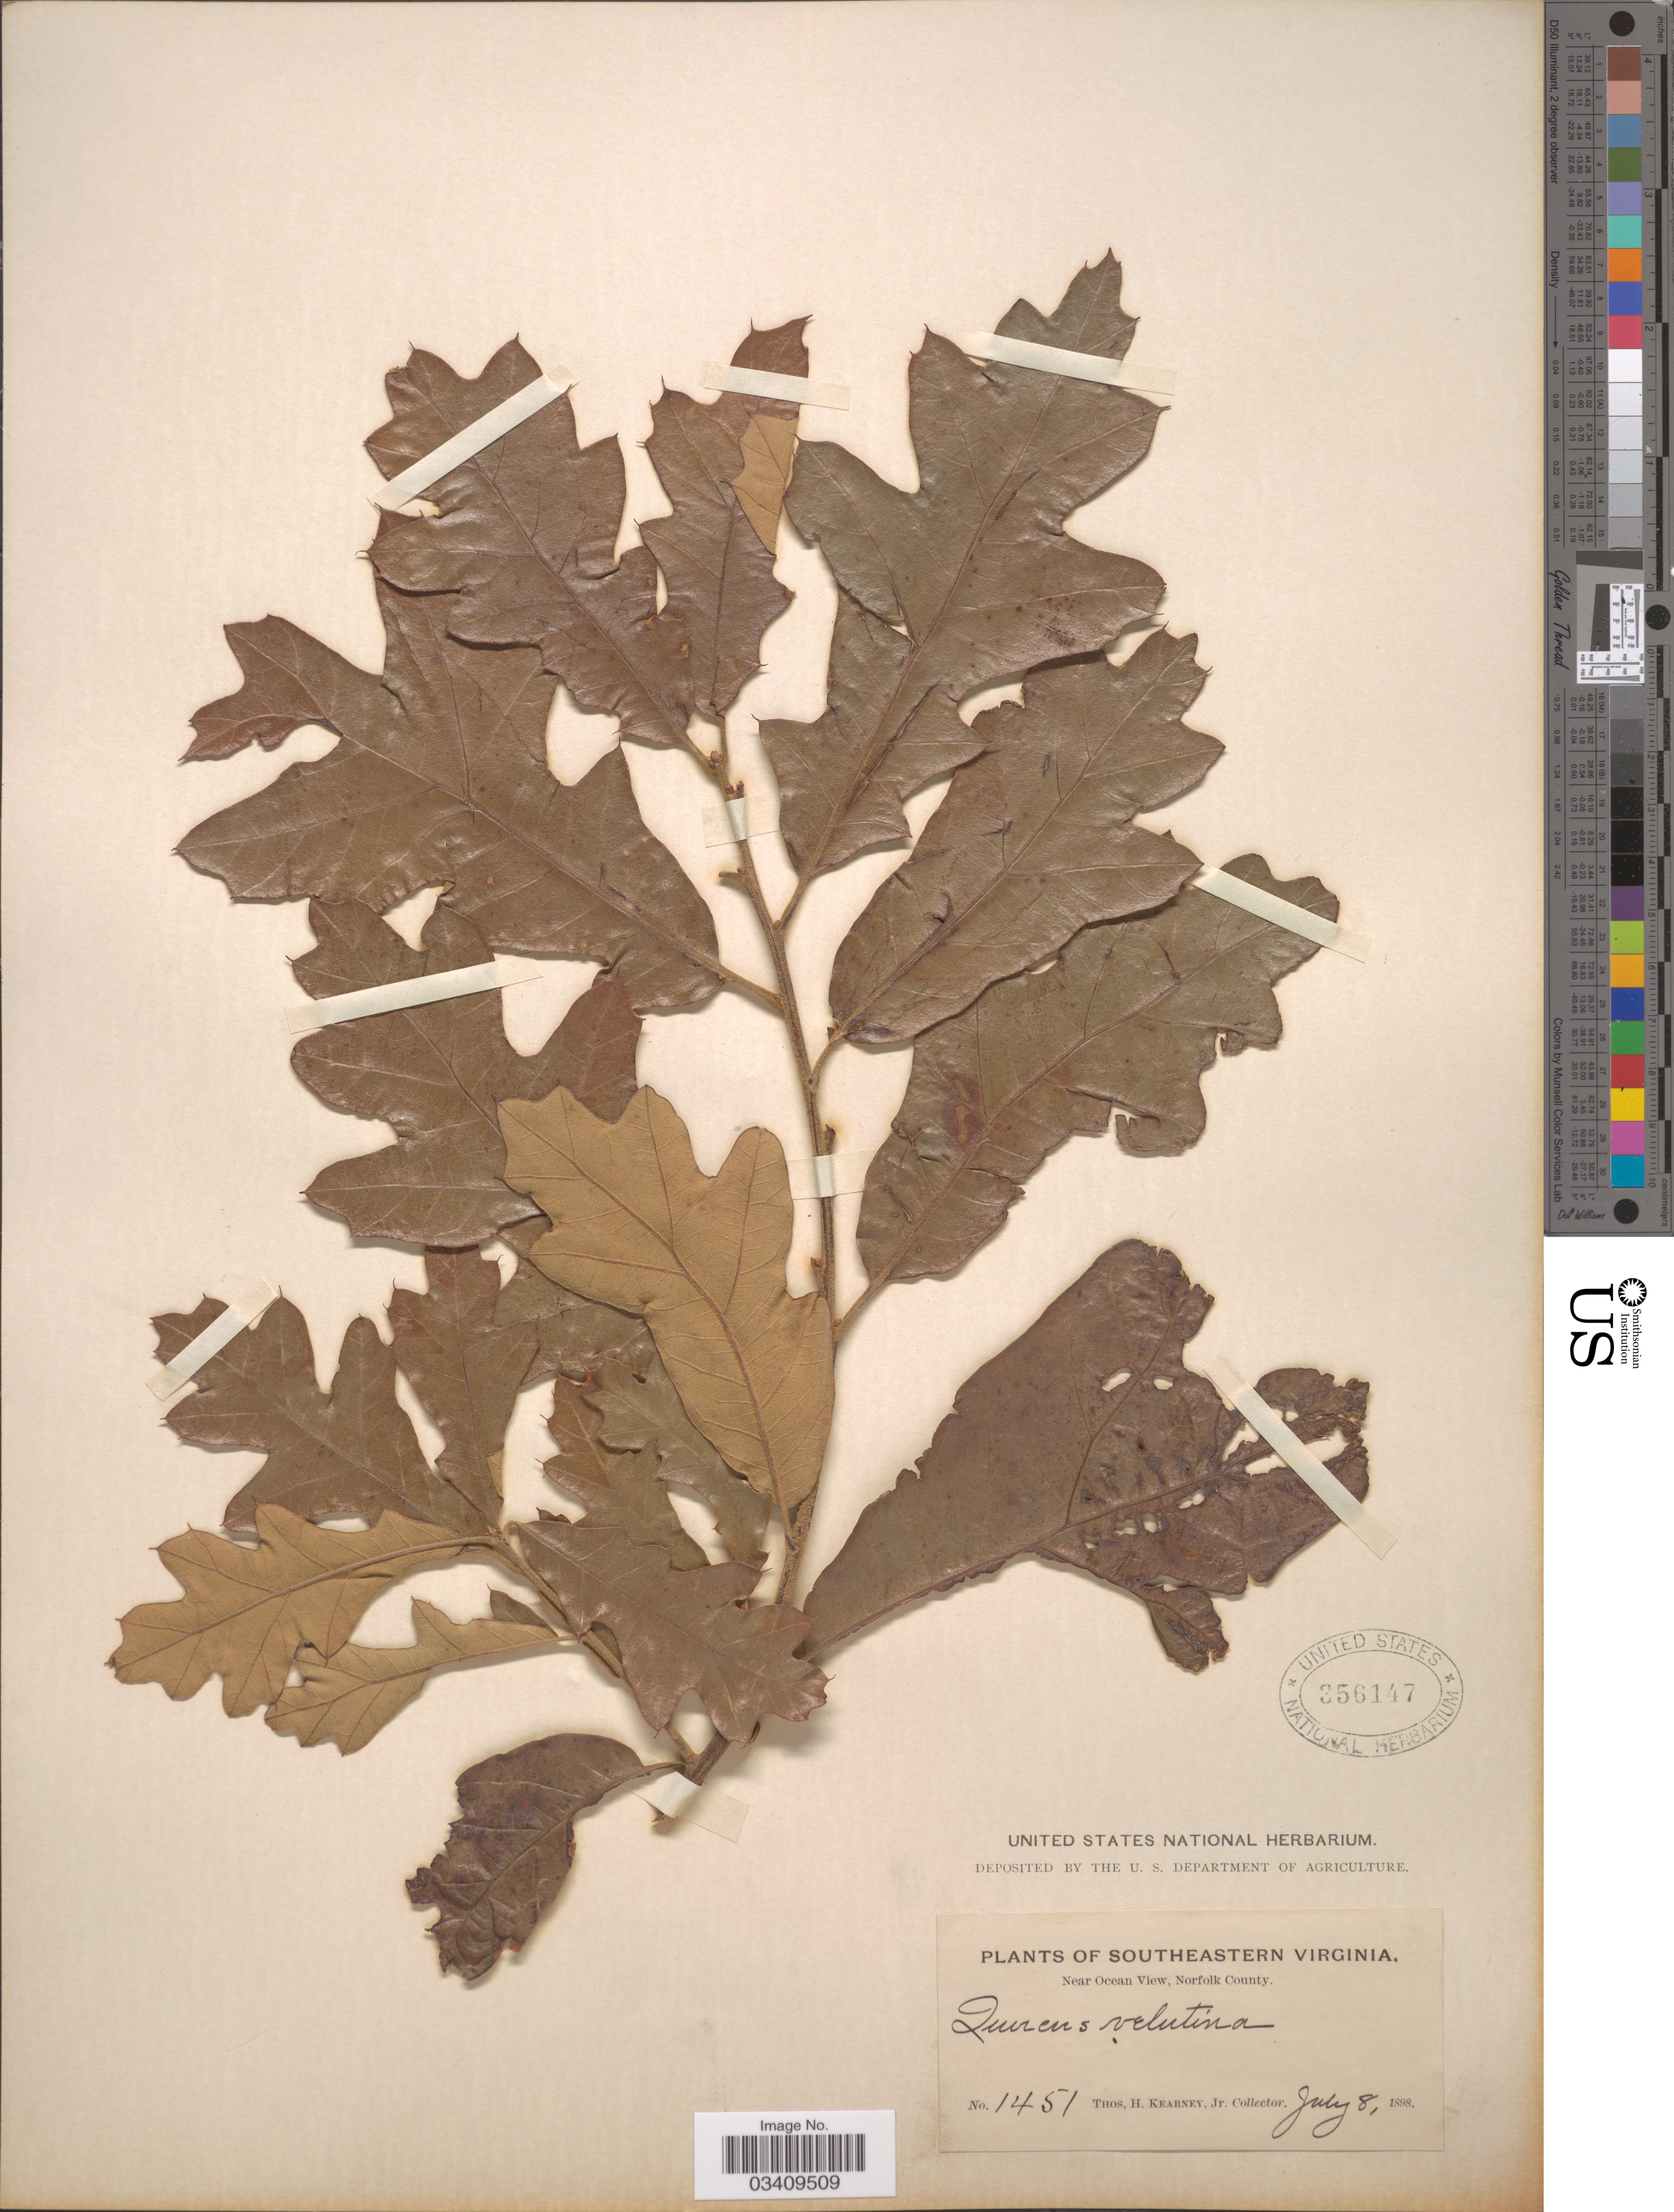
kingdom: Plantae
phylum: Tracheophyta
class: Magnoliopsida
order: Fagales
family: Fagaceae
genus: Quercus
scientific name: Quercus velutina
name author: Lam.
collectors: T. H. Kearney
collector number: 1451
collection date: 1898-07-08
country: United States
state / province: Virginia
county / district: City of Norfolk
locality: Southeastern Virginia. Near Ocean View, Norfolk County.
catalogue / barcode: US 356147